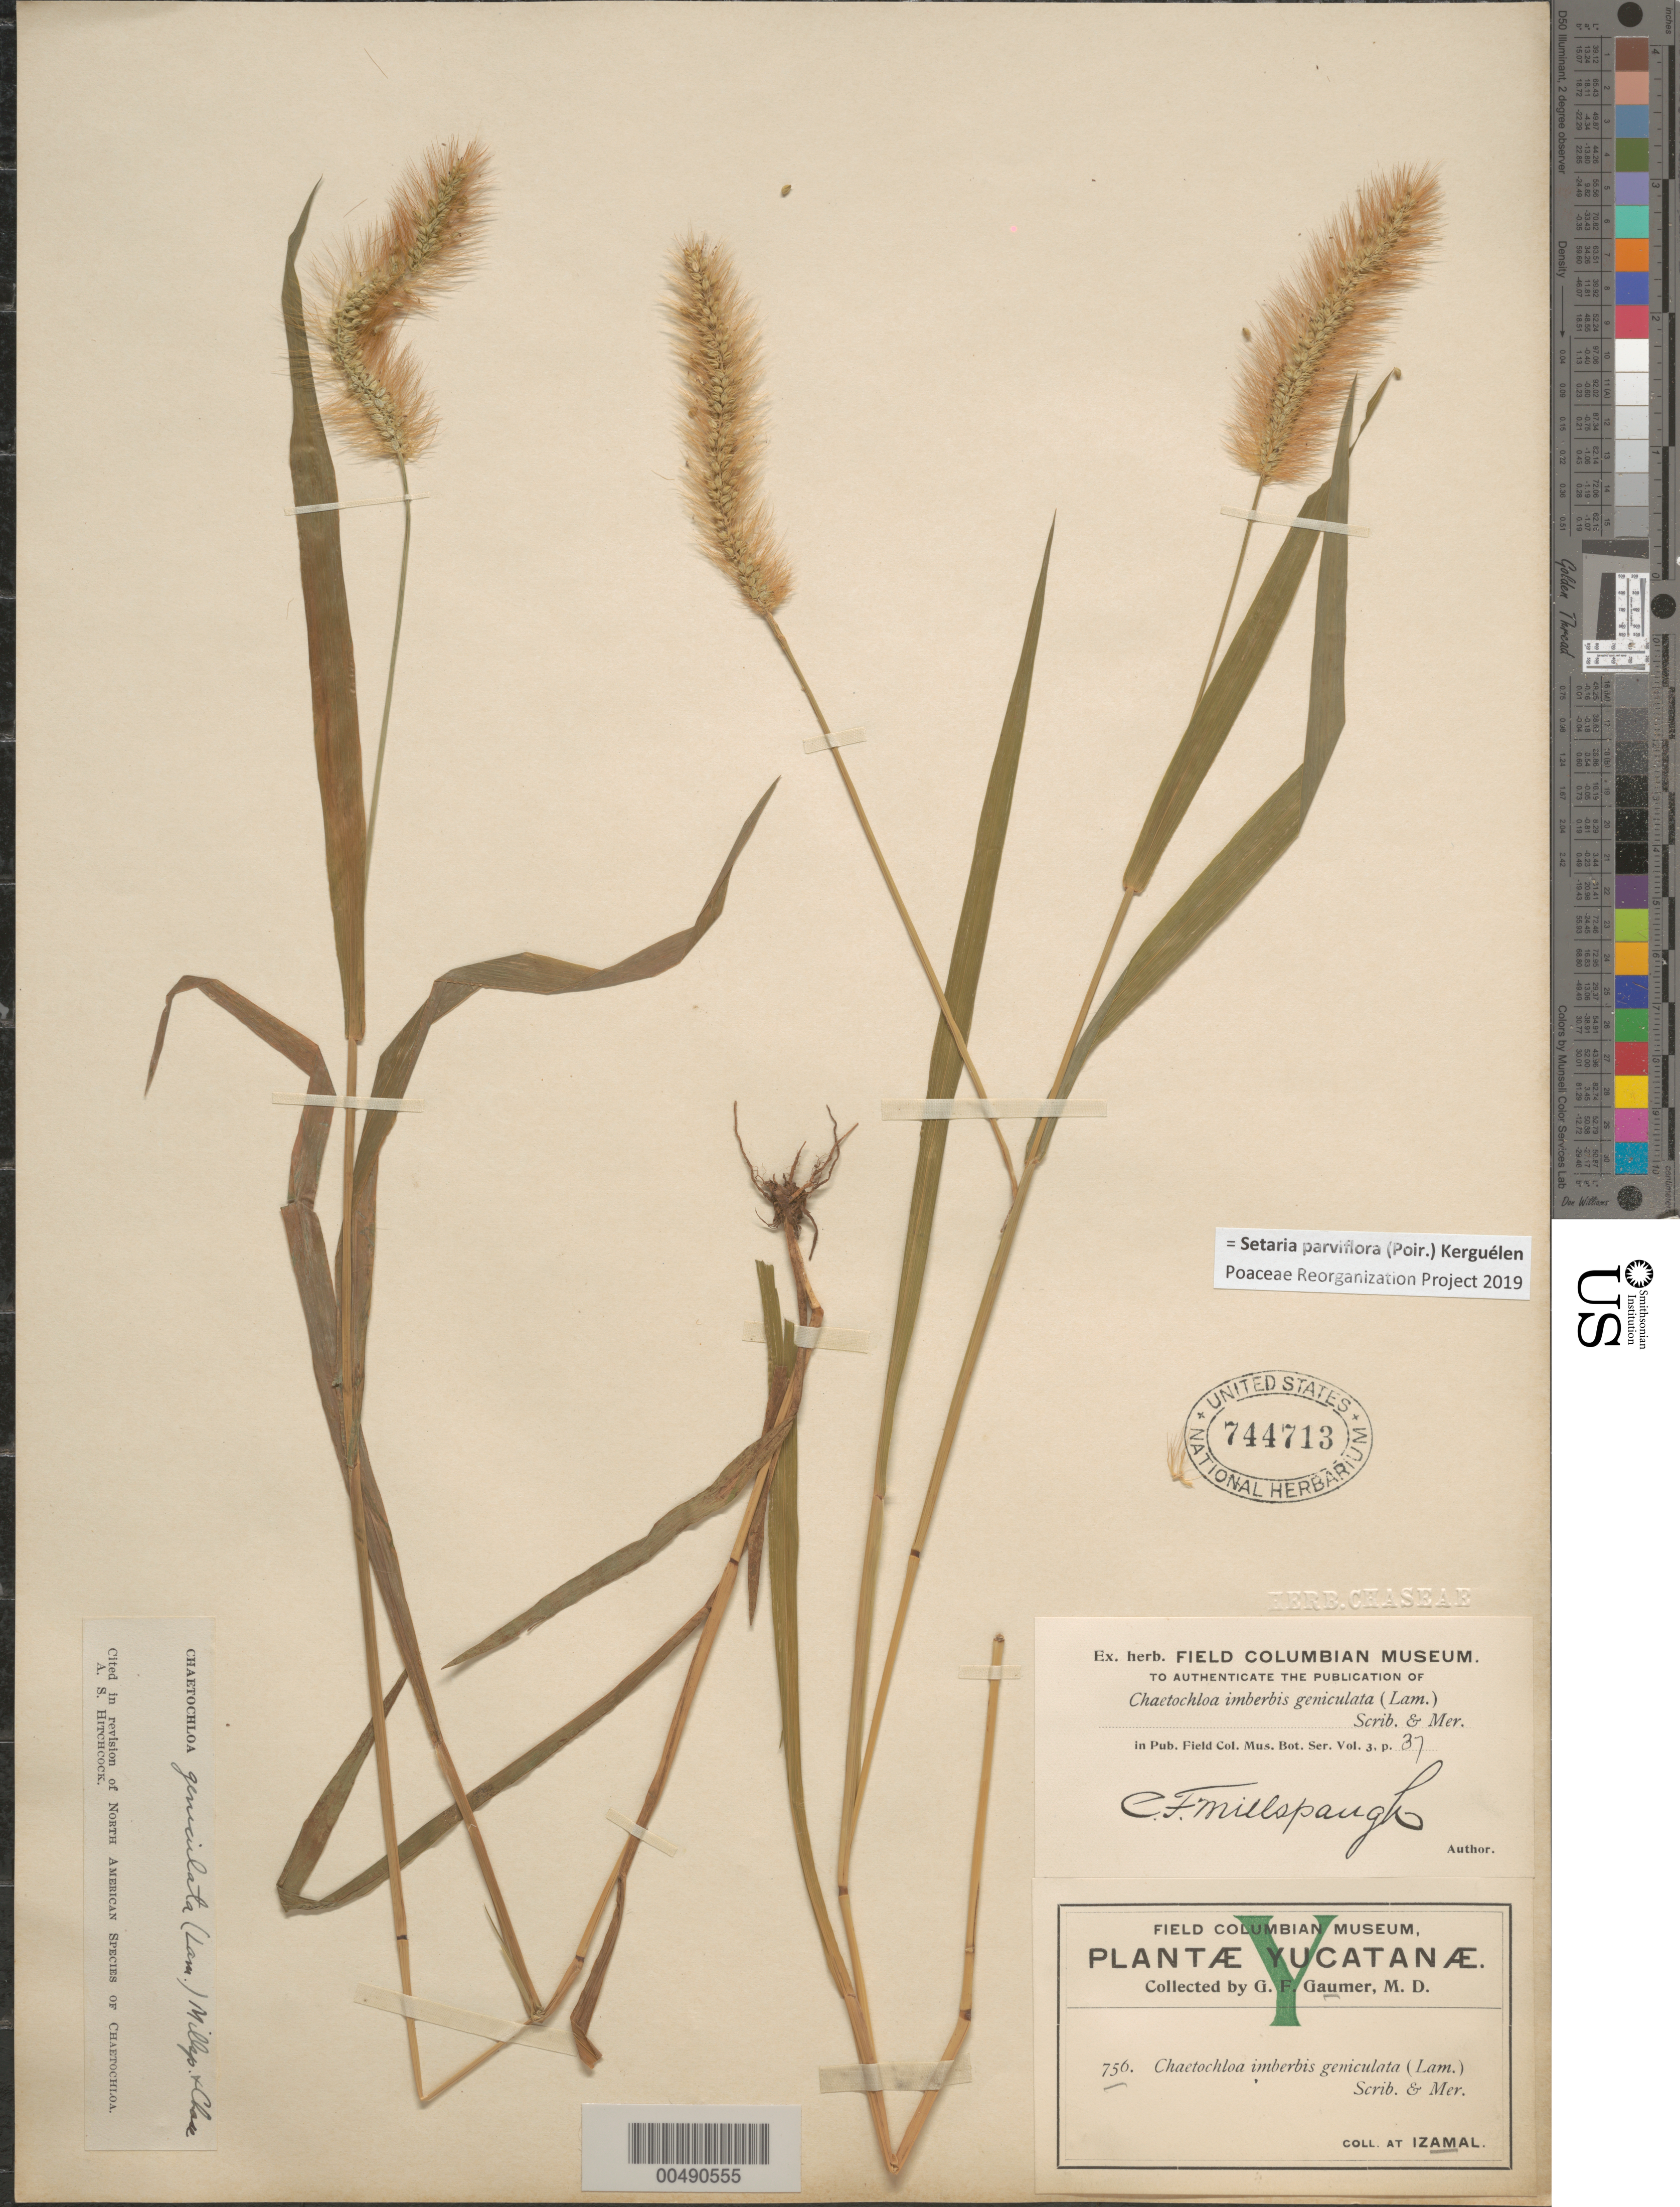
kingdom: Plantae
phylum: Tracheophyta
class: Liliopsida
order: Poales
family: Poaceae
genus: Setaria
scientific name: Setaria parviflora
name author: (Poir.) Kerguélen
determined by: Poaceae Reorganization Project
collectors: G. F. Gaumer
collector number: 756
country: Mexico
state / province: Yucatan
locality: Izamal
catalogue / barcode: US 744713